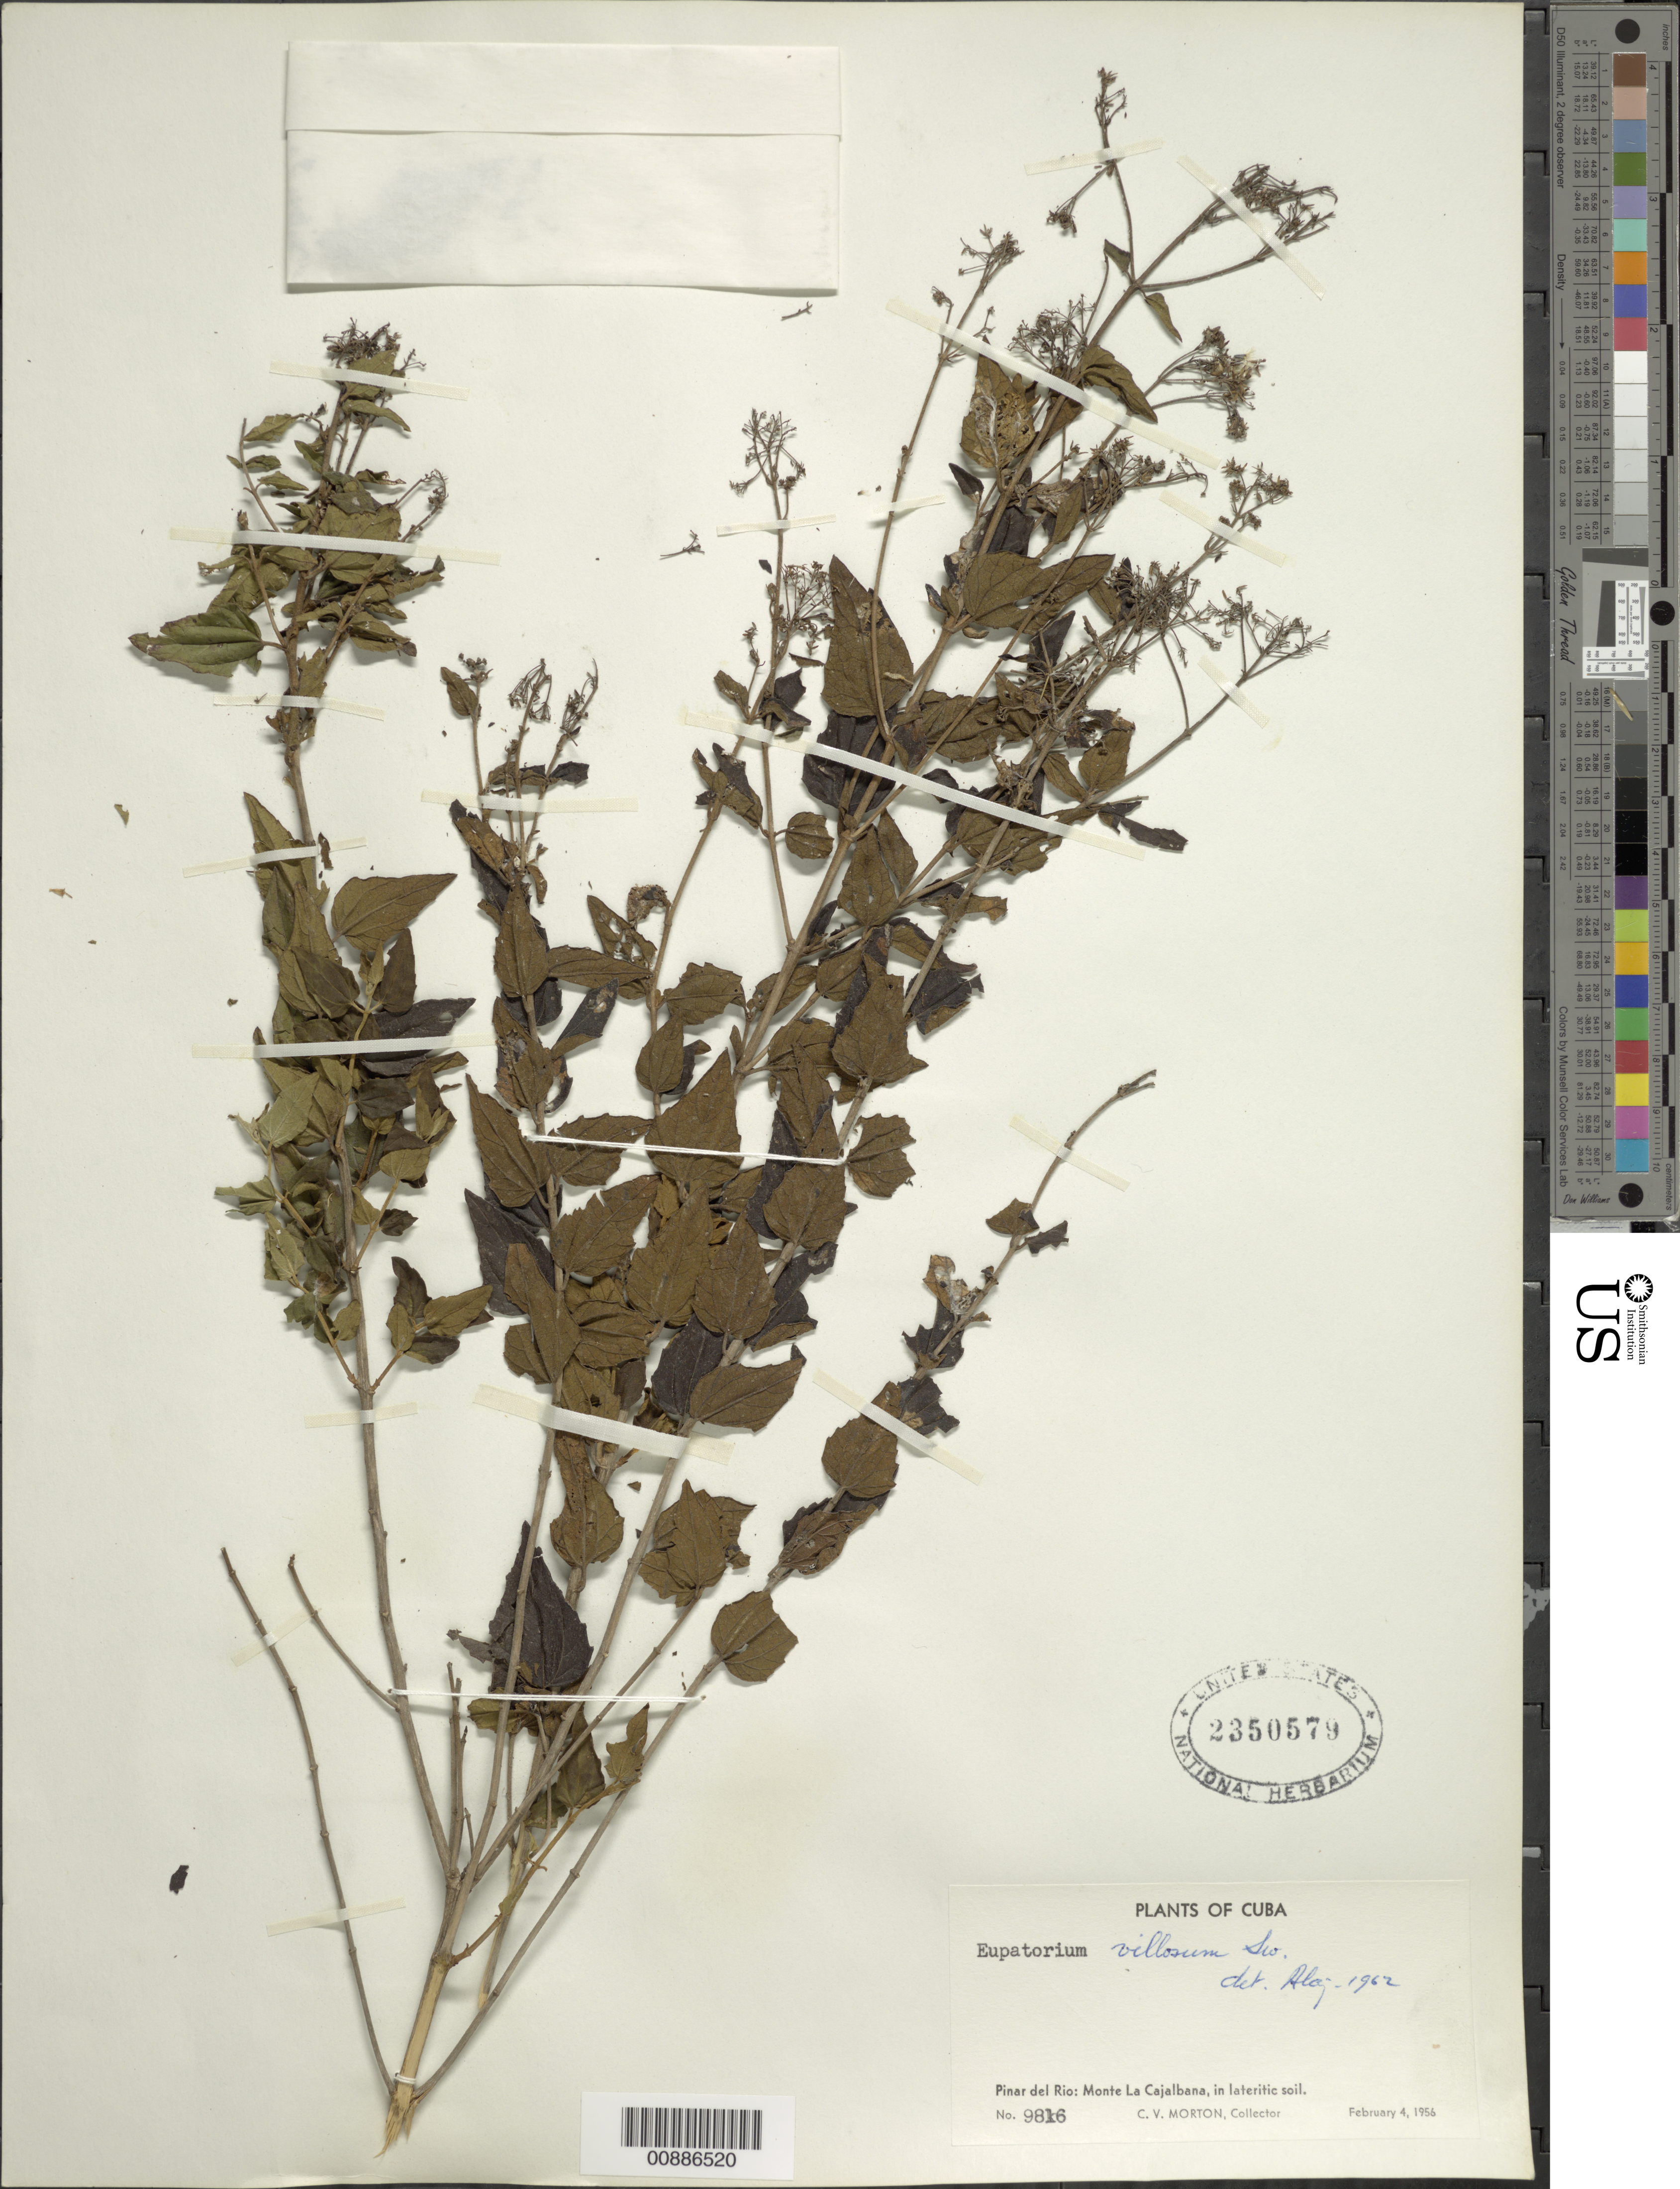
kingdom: Plantae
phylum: Tracheophyta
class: Magnoliopsida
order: Asterales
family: Asteraceae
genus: Koanophyllon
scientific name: Koanophyllon villosum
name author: (Sw.) R.M. King & H. Rob.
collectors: C. V. Morton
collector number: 9816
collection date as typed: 04 Feb 1956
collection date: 1956-02-04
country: Cuba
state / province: Pinar del Río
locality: Monte La Cajalbana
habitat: In lateritic soil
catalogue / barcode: US 2350579